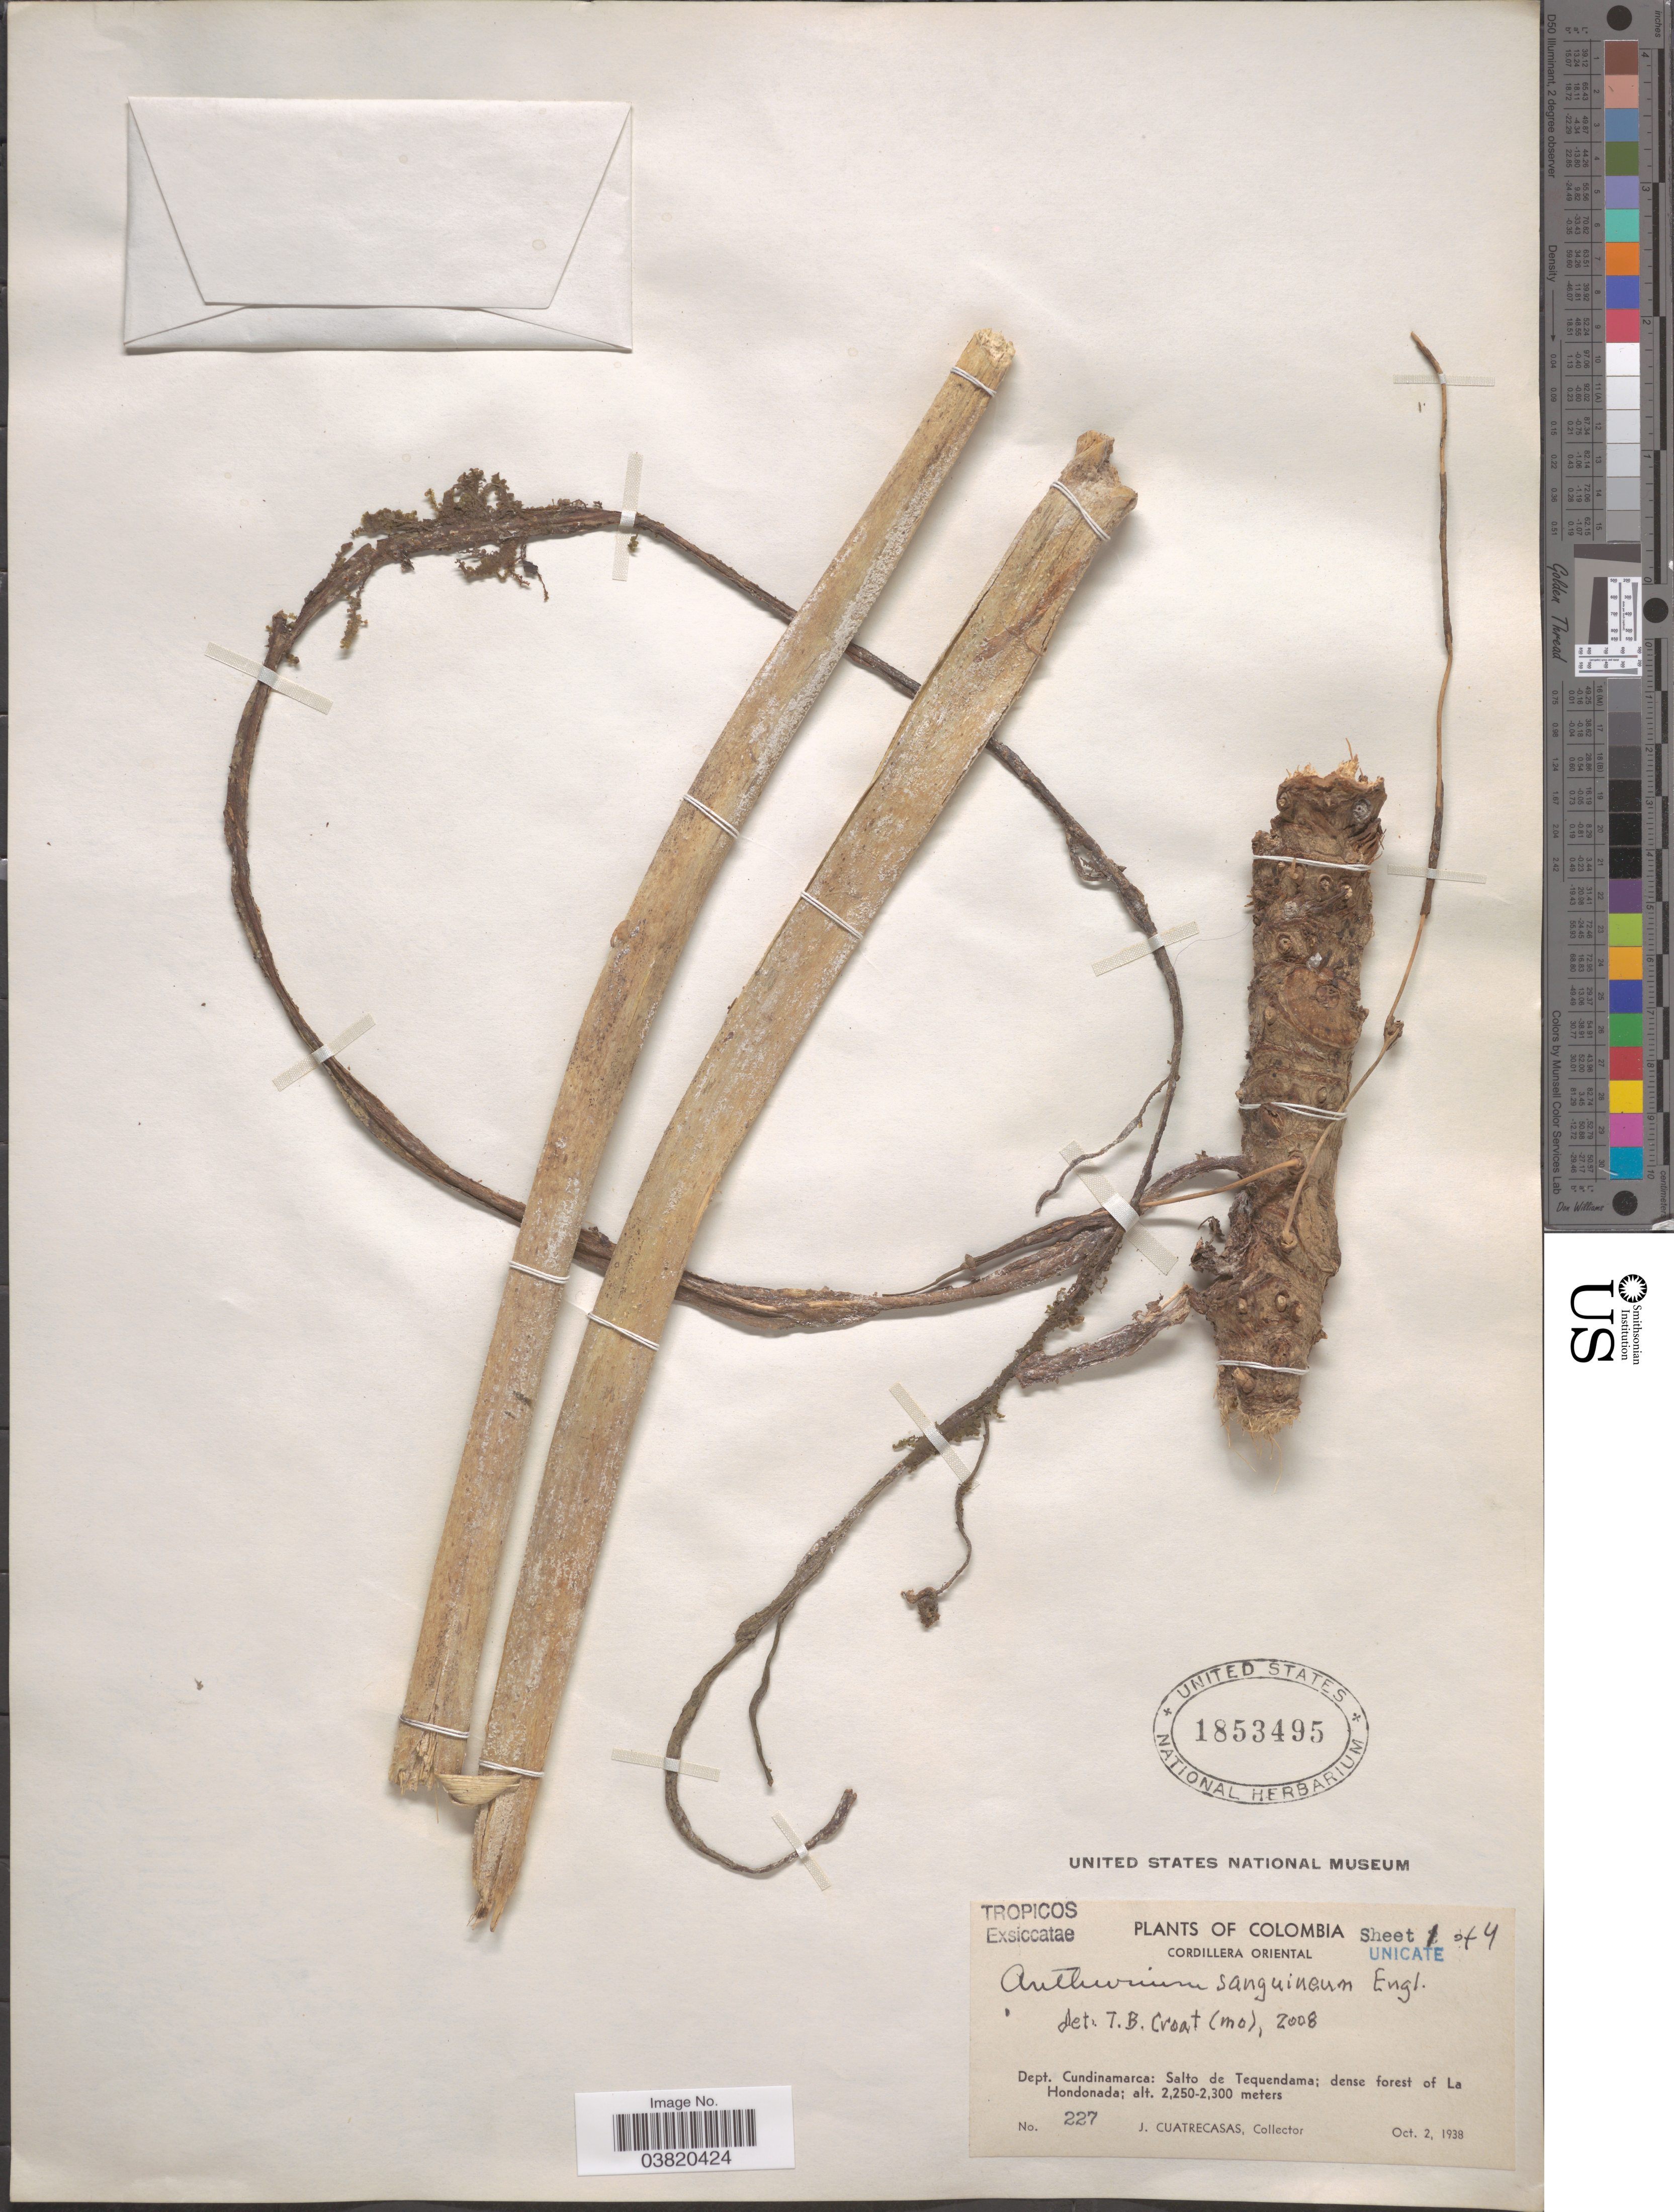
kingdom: Plantae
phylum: Tracheophyta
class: Liliopsida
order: Alismatales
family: Araceae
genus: Anthurium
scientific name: Anthurium sanguineum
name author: Engl.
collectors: J. Cuatrecasas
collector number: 227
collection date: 1938-10-02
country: Colombia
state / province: Cundinamarca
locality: Cordillera Oriental. Dept. Cundinamarca: Salto de Tequendama; La Hondonada.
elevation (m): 2250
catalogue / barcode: US 1853495